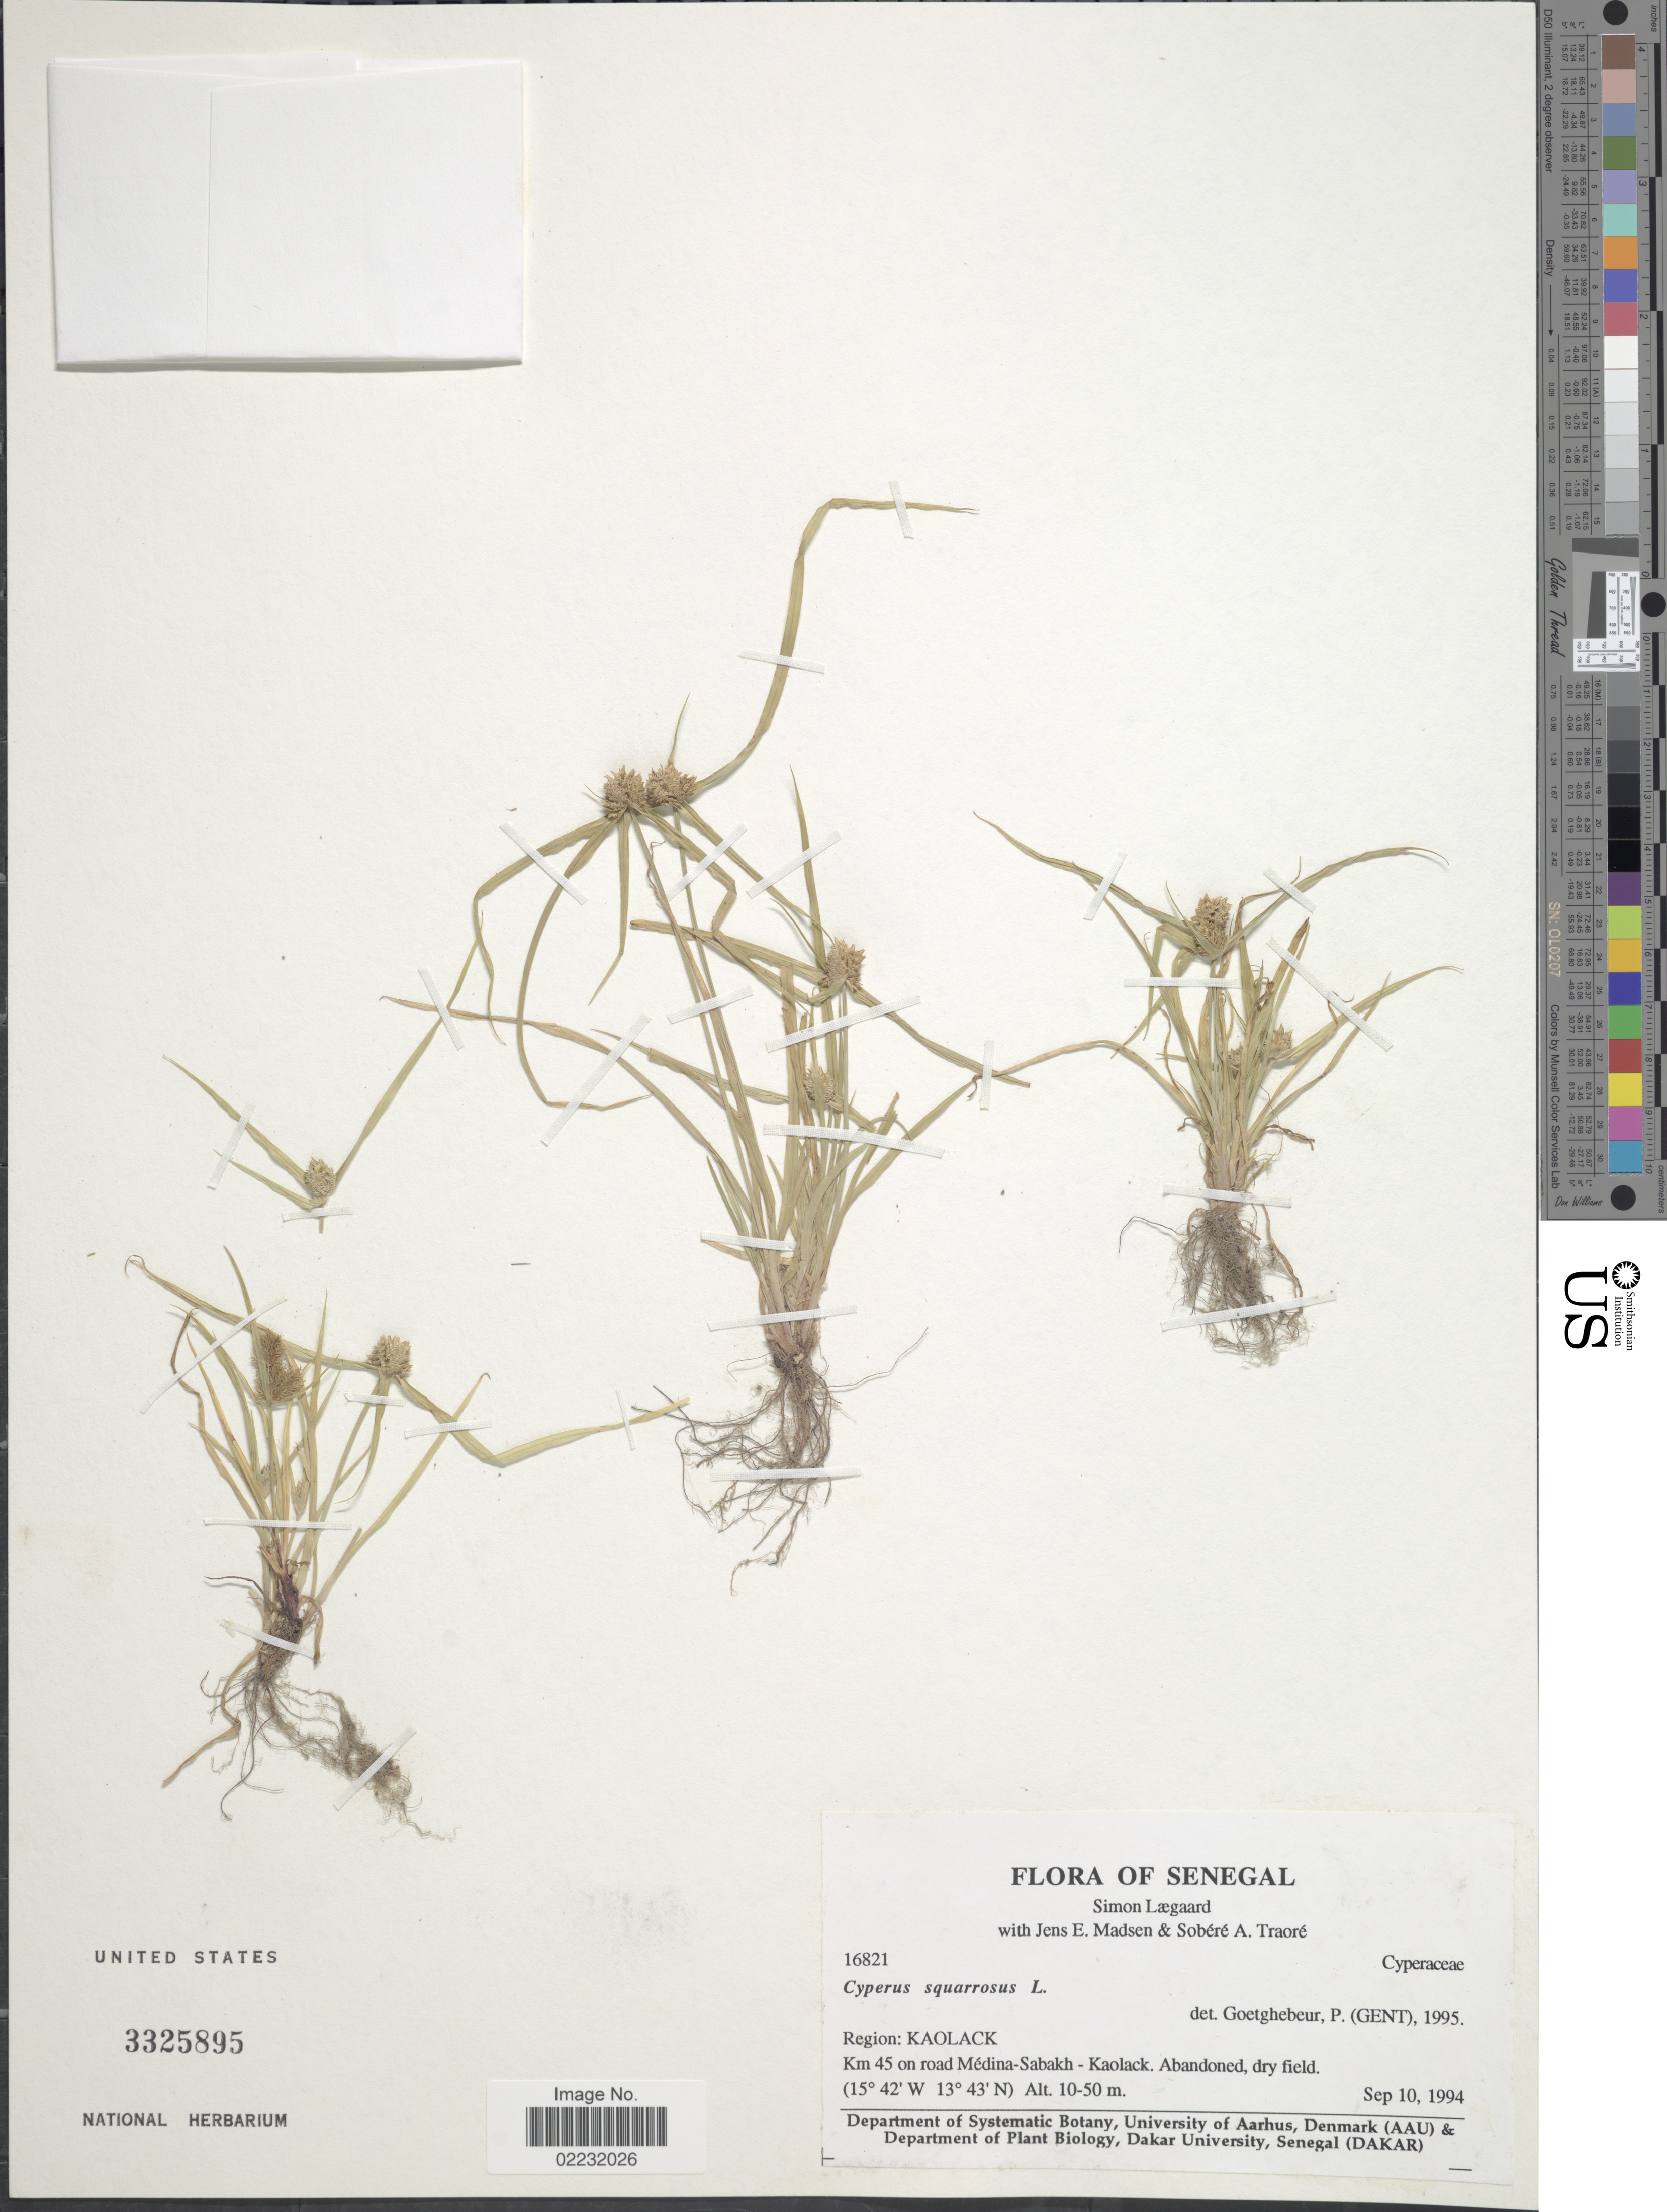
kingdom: Plantae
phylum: Tracheophyta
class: Liliopsida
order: Poales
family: Cyperaceae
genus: Cyperus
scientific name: Cyperus squarrosus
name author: L.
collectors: S. Lægaard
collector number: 16821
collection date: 1994-09-10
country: Senegal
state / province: Kaolack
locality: Senegal, km 45 on road Medina-Sabakh- Kaolack, abondoned , dry field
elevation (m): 10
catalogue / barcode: US 3325895